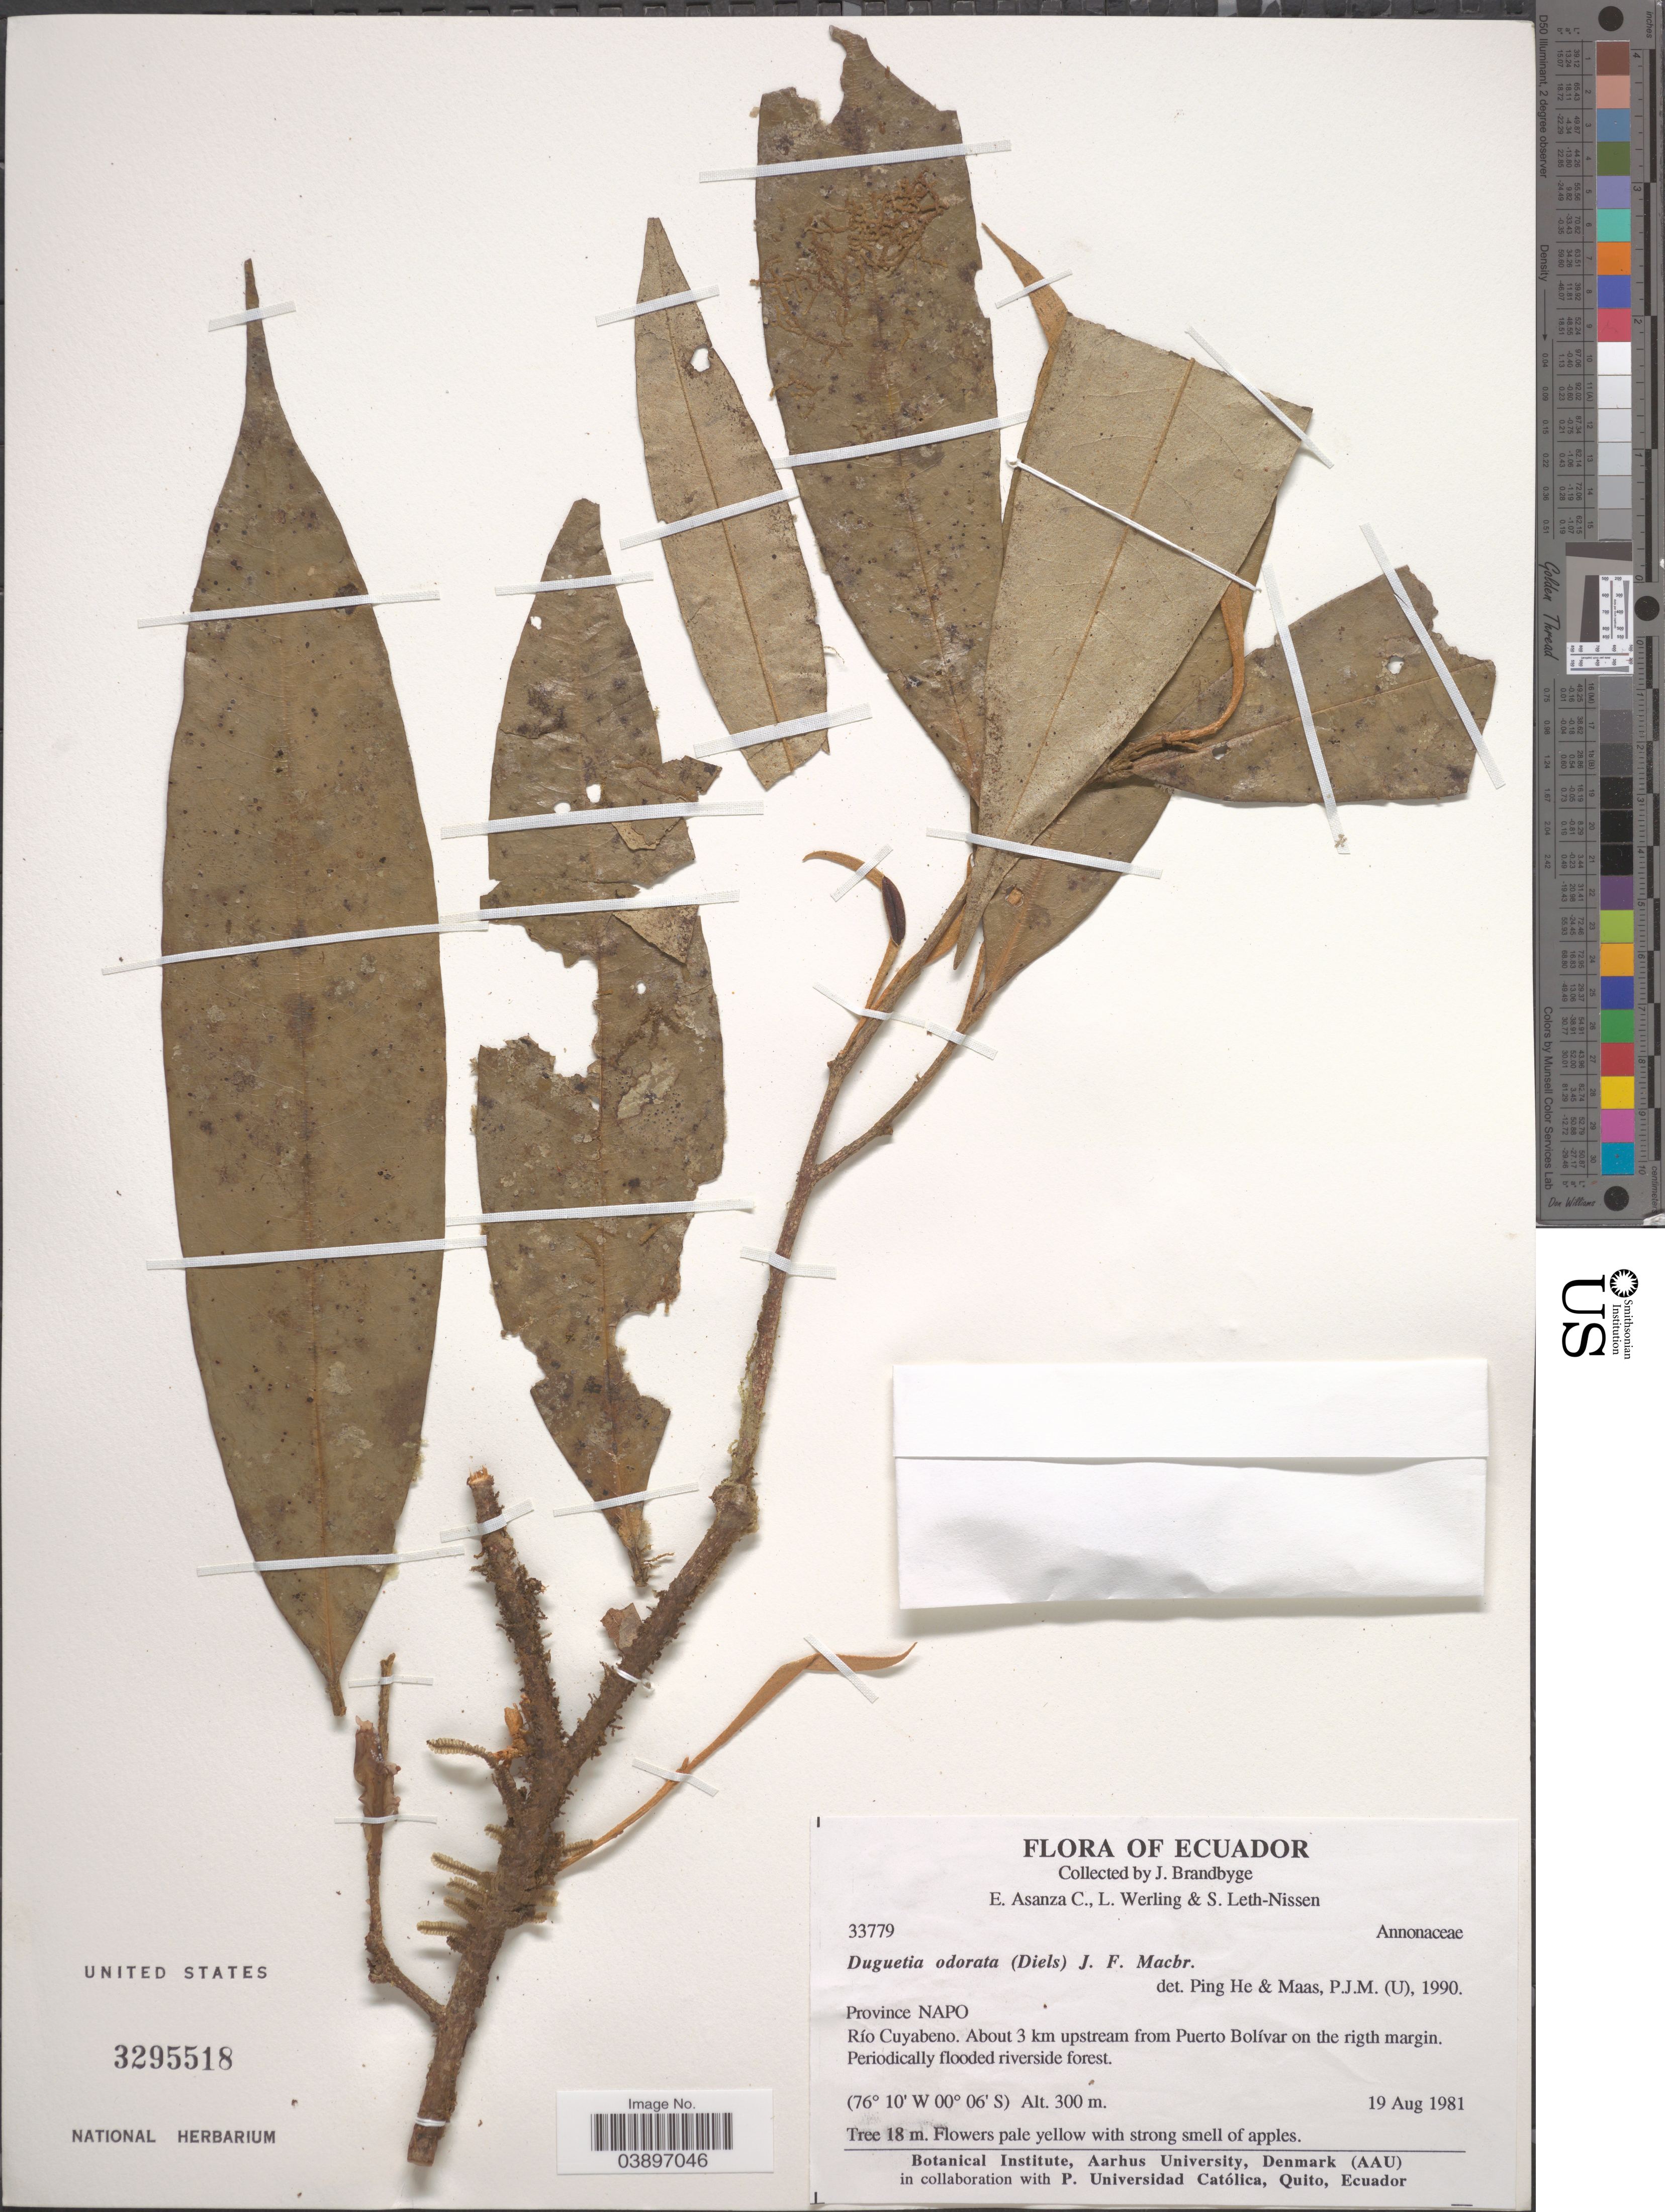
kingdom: Plantae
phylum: Tracheophyta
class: Magnoliopsida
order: Magnoliales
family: Annonaceae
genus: Duguetia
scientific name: Duguetia odorata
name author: (Diels) J.F. Macbr.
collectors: J. Brandbyge, E. Asanza, L. Werling & S. Leth-Nissen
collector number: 33779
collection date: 1981-08-19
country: Ecuador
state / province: Napo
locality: Río Cuyabeno. About 3 km upstream from Puerto Bolívar on the right margin. Periodically flooded riverside forest.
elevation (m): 300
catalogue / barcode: US 3295518